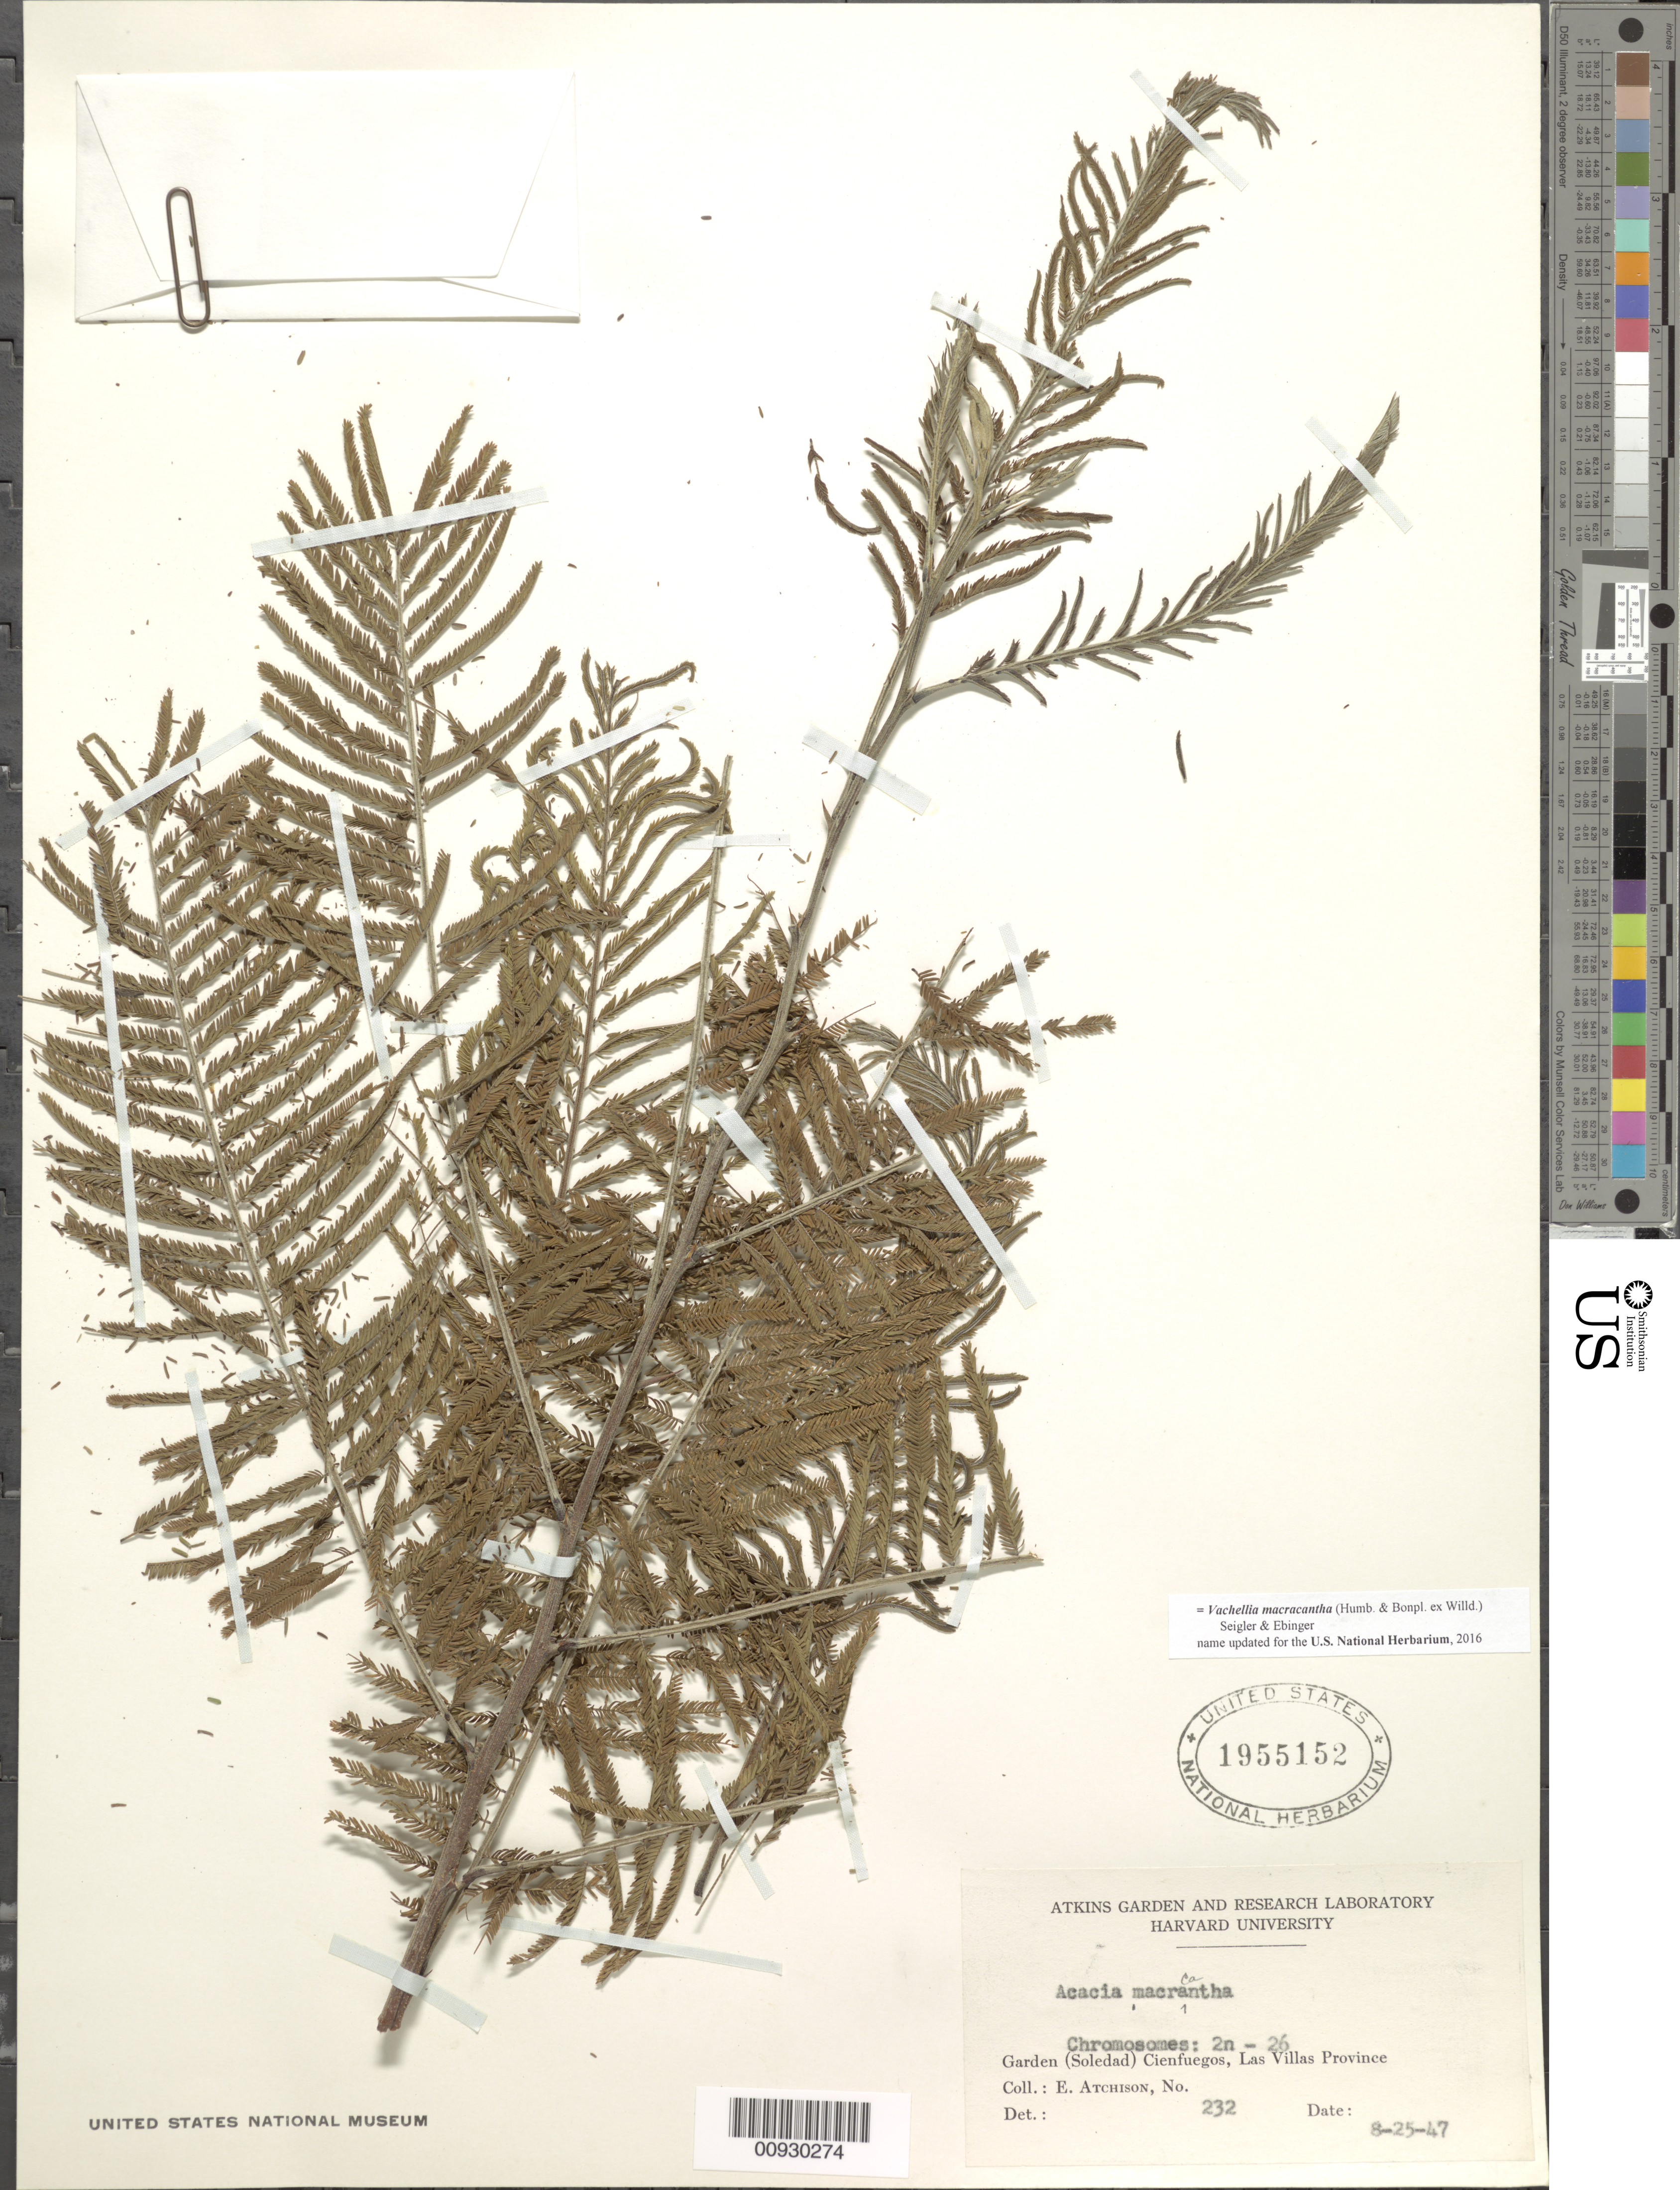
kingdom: Plantae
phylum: Tracheophyta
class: Magnoliopsida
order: Fabales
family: Fabaceae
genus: Vachellia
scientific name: Vachellia macracantha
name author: (Humb. & Bonpl. ex Willd.) Seigler & Ebinger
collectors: E. Atchison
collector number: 232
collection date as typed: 25 Aug 1947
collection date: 1947-08-25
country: Cuba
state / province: Cienfuegos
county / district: Cienfuegos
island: Cuba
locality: Garden (Soledad) Cienfuegos, Las Villas Province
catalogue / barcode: US 1955152